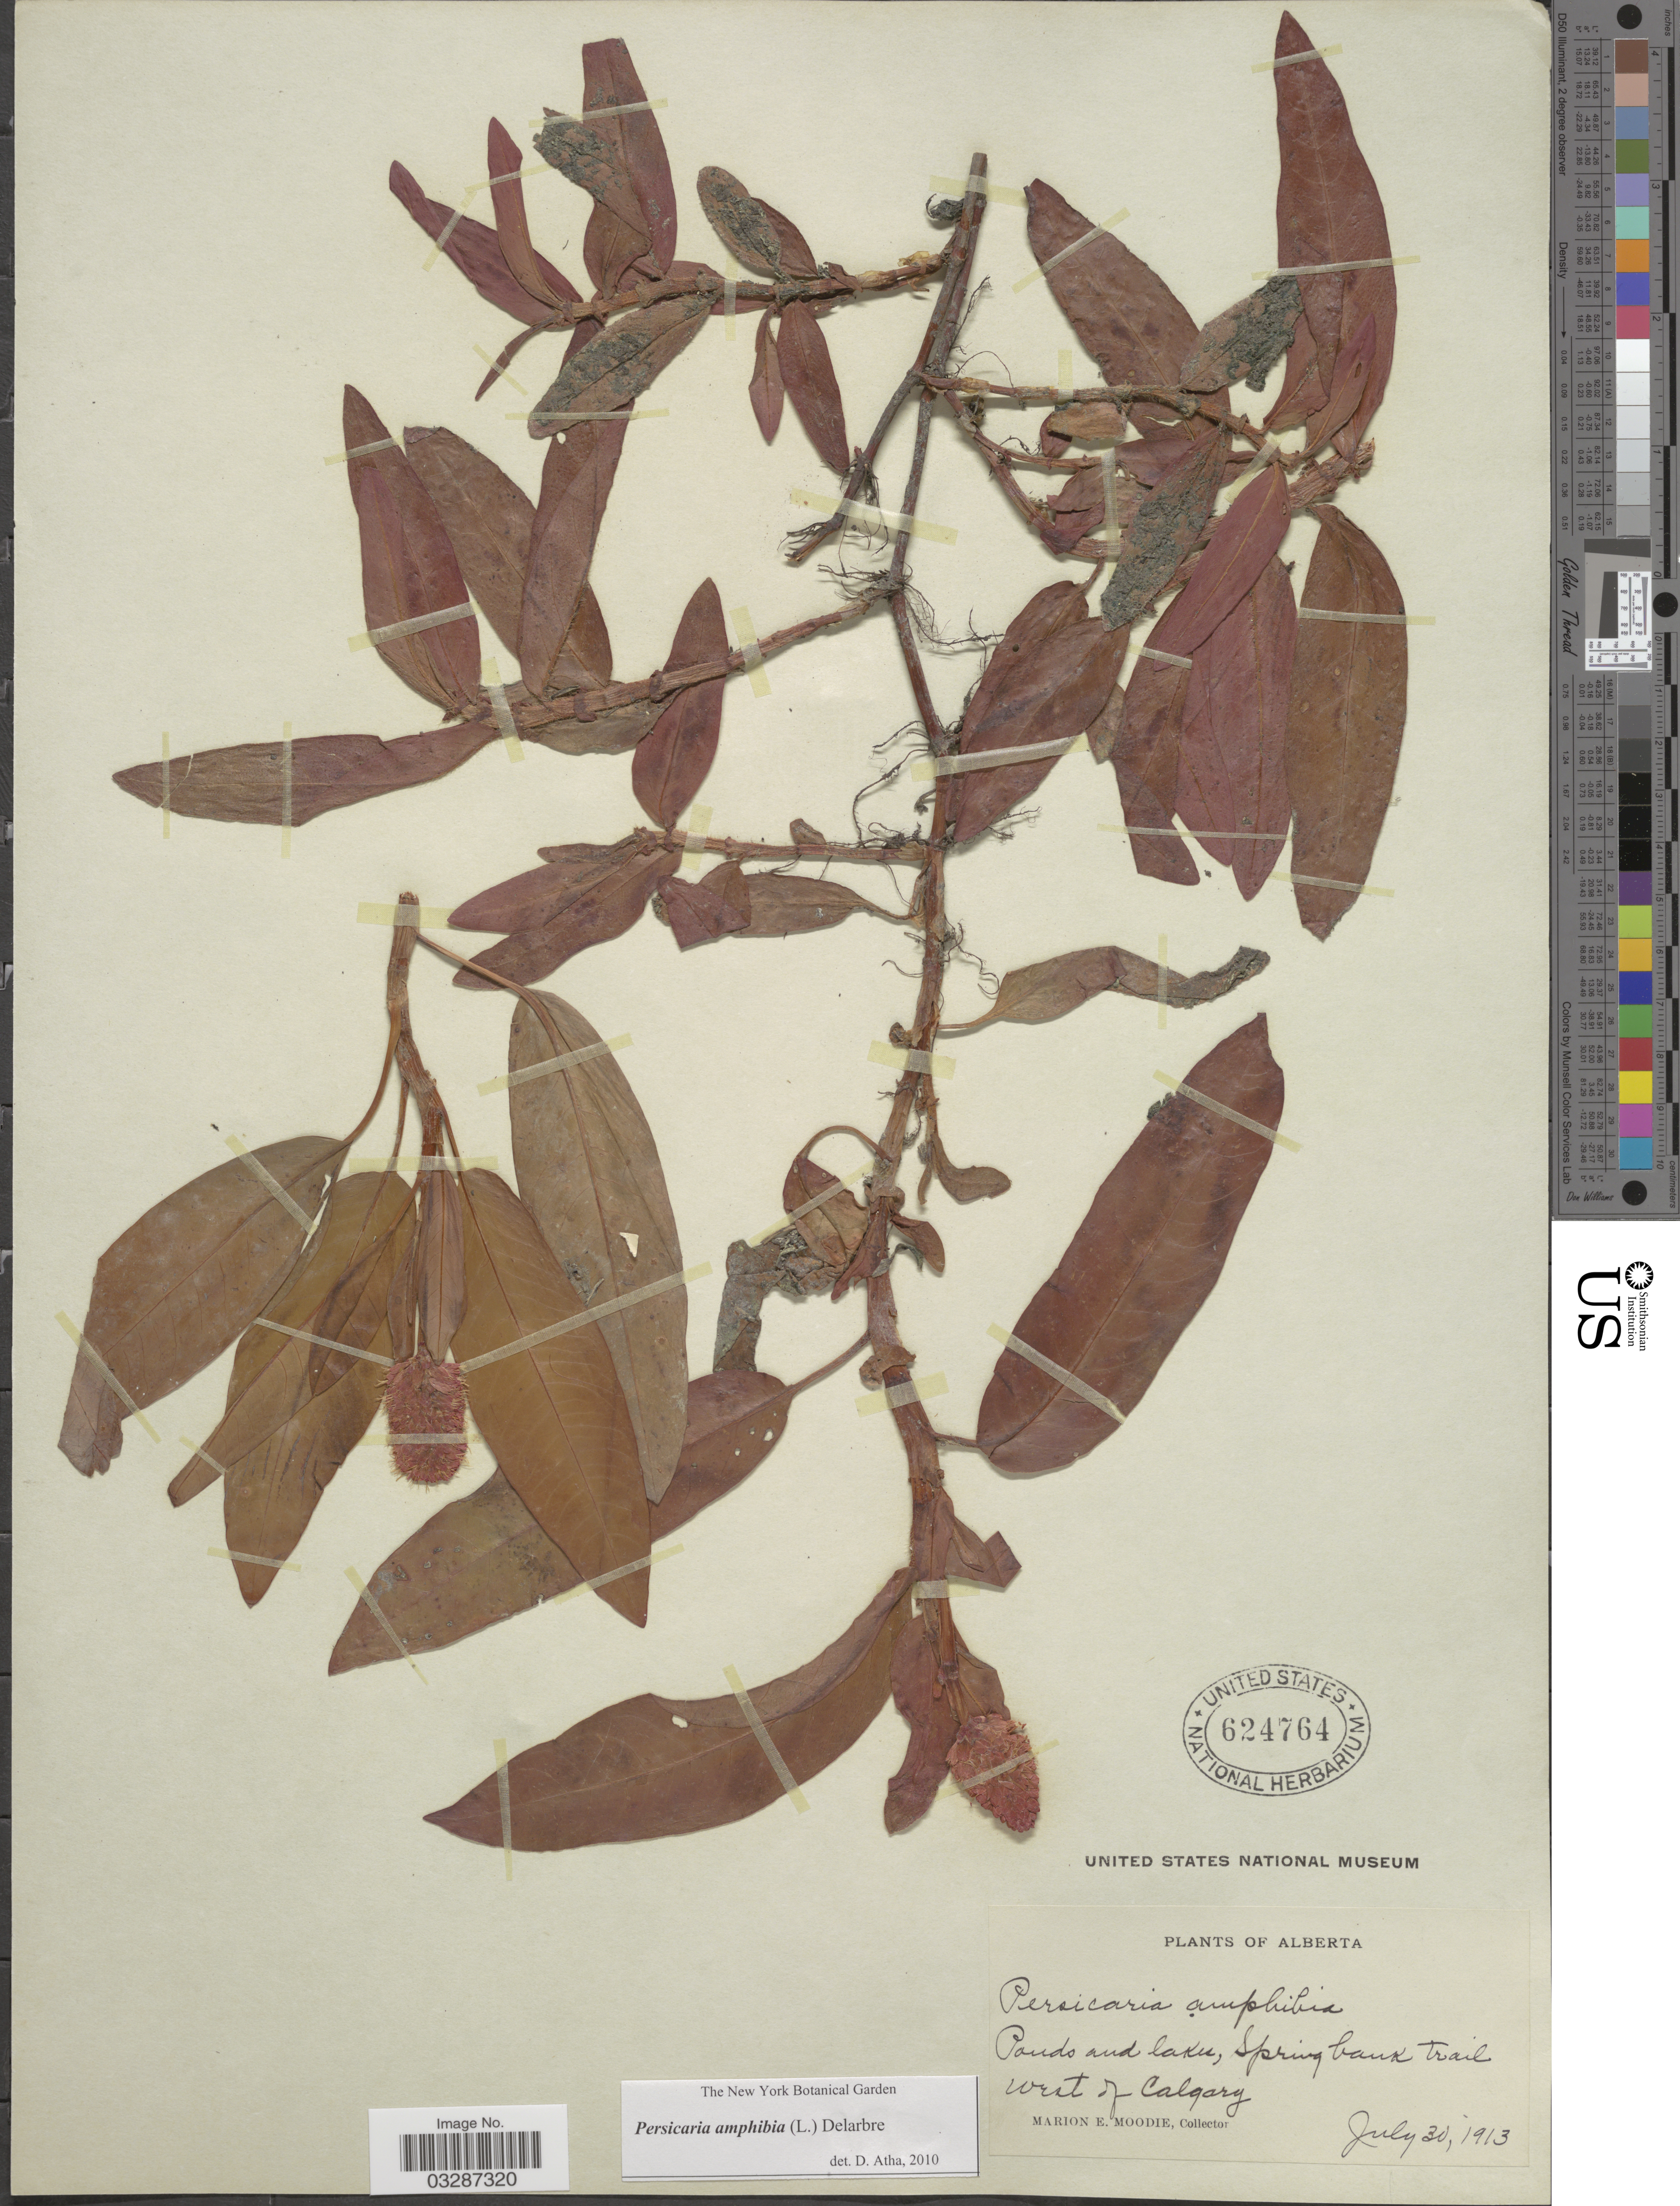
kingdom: Plantae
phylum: Tracheophyta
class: Magnoliopsida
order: Caryophyllales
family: Polygonaceae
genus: Persicaria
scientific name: Persicaria amphibia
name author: (L.) Delarbre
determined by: Atha, D. E.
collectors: M. E. Moodie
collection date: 1913-07-30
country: Canada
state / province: Alberta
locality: Springbank Trail. West of Calgary.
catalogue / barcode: US 624764